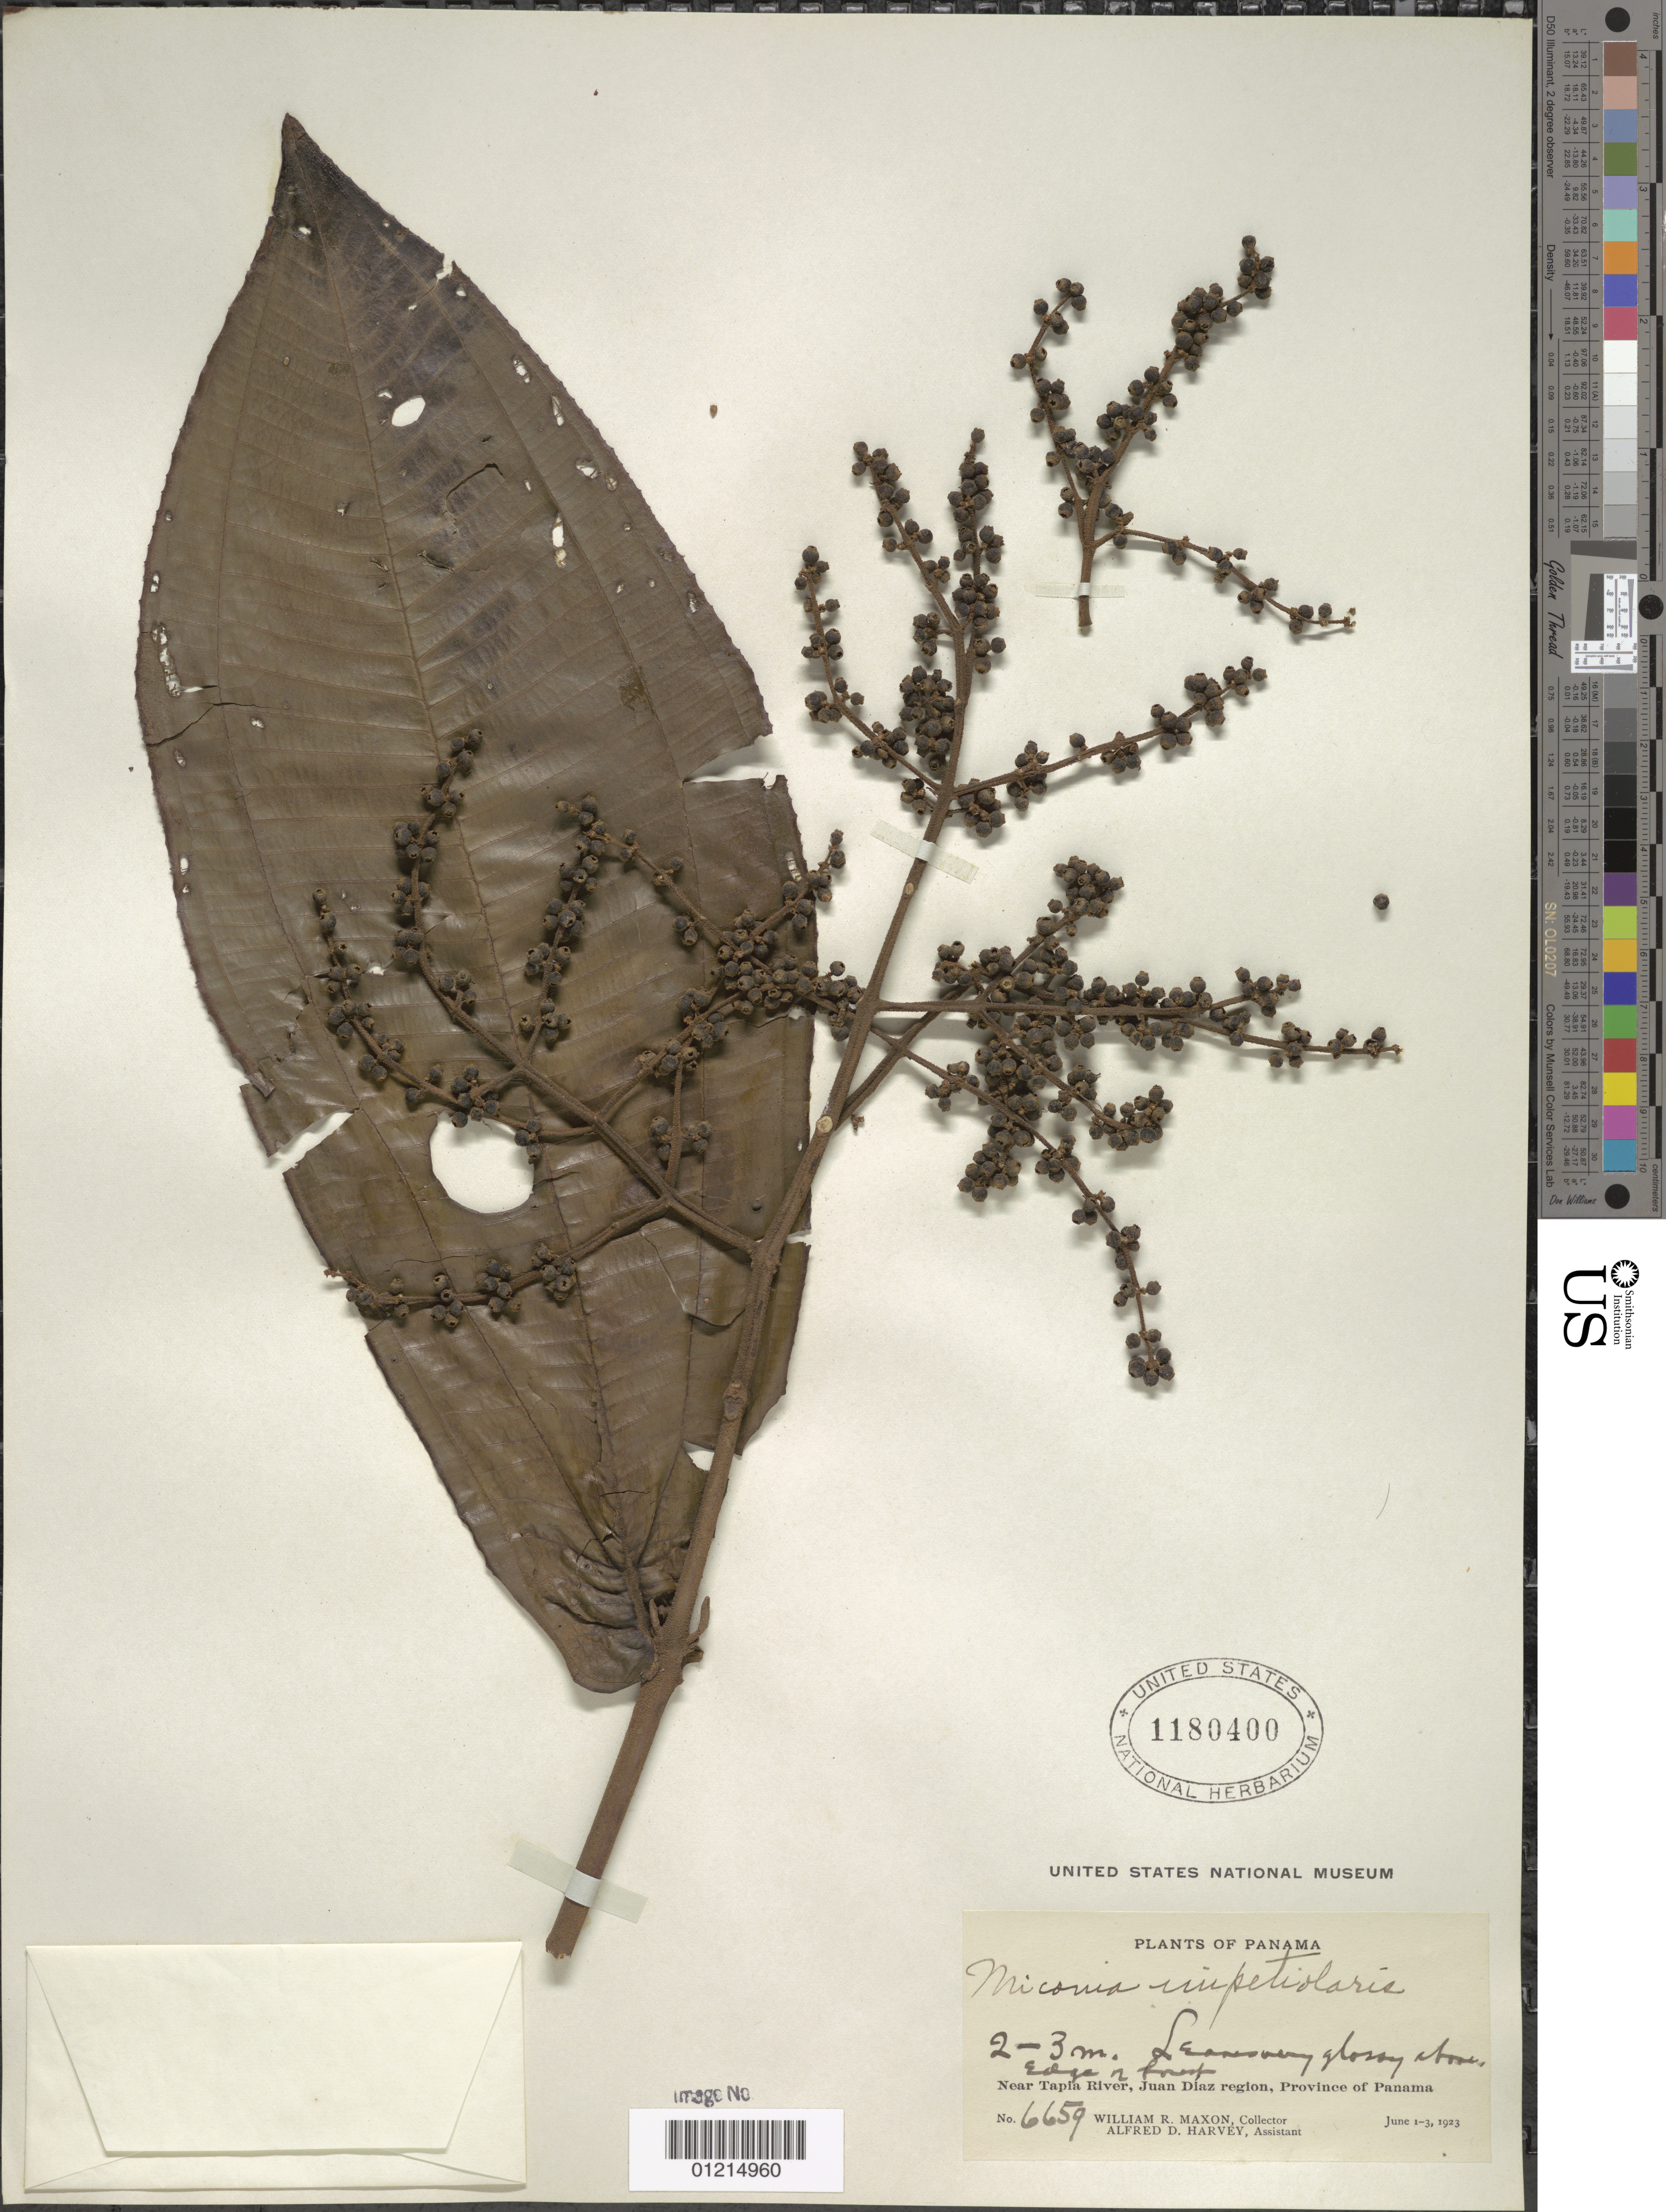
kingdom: Plantae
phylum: Tracheophyta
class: Magnoliopsida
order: Myrtales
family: Melastomataceae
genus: Miconia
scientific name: Miconia impetiolaris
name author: (Sw.) D. Don ex DC.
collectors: W. R. Maxon & A. D. Harvey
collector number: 6659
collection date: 1923-06-01/1923-06-03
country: Panama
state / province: Panamá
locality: Near Tapia River, Juan Diaz region.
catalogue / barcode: US 1180400